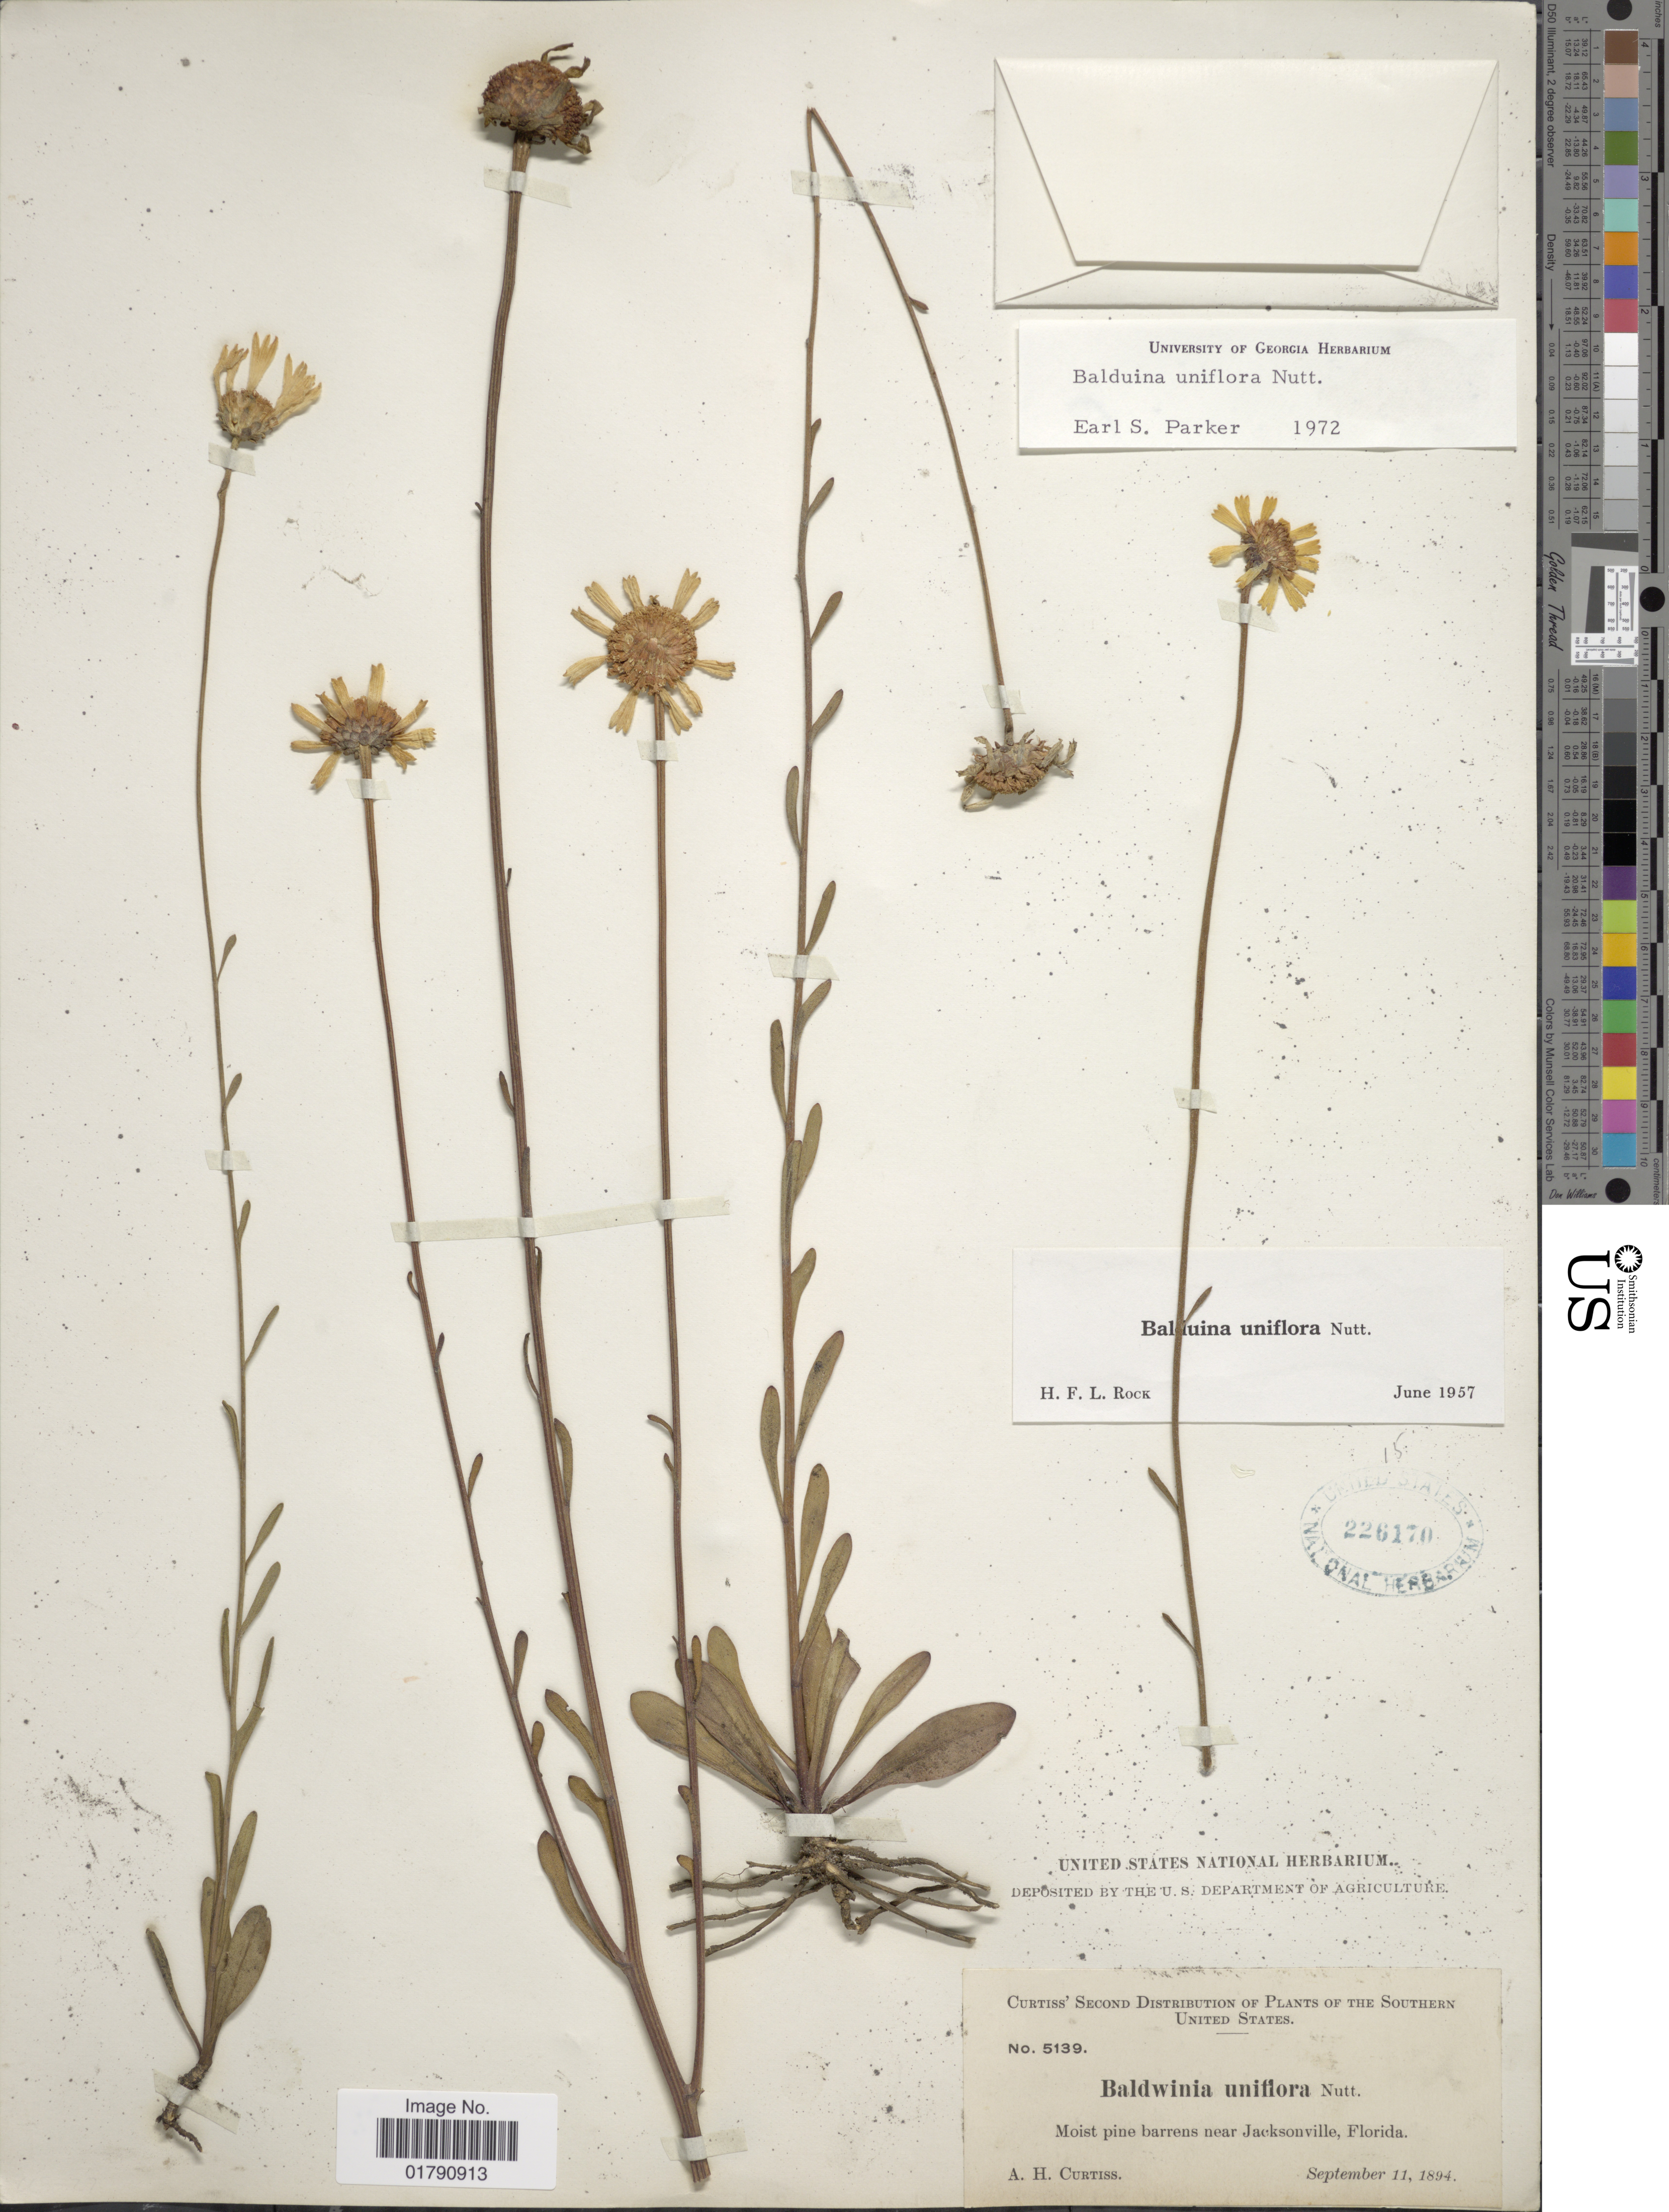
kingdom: Plantae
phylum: Tracheophyta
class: Magnoliopsida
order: Asterales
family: Asteraceae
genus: Balduina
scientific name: Balduina uniflora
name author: Nutt.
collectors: A. H. Curtiss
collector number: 5139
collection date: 1894-09-11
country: United States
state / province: Florida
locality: Southern United States, near Jacksonville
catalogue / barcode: US 226170